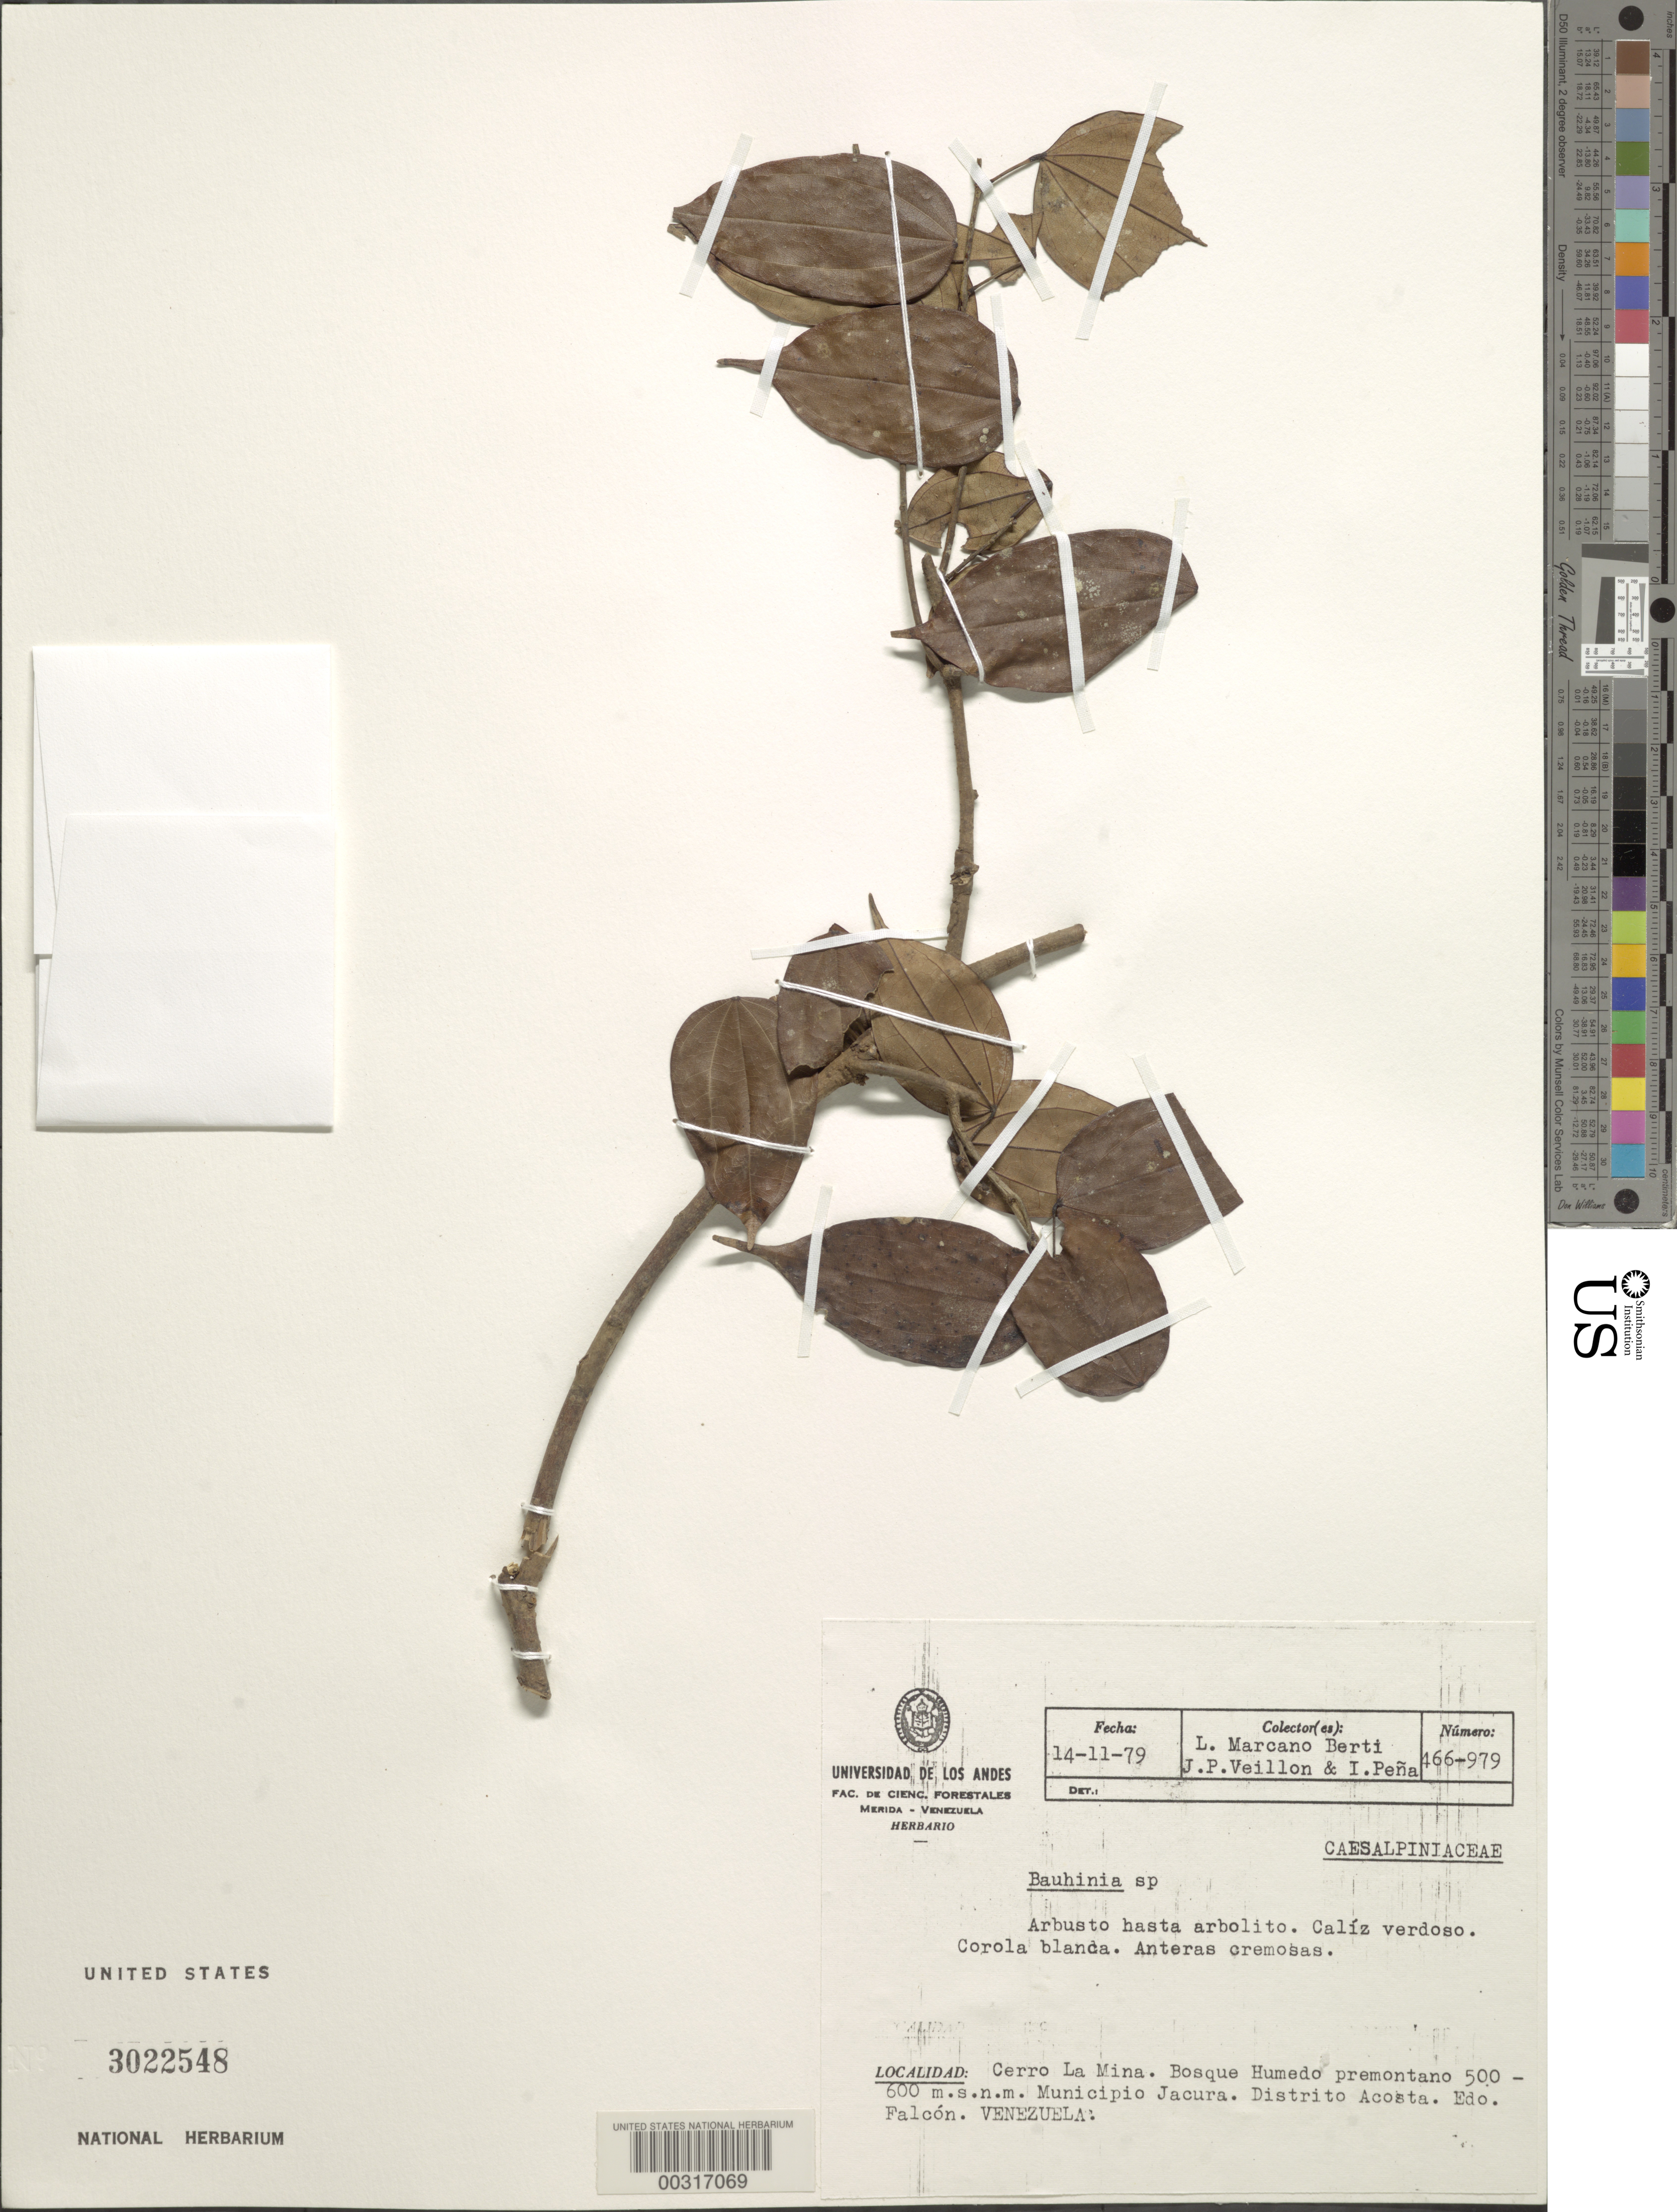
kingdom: Plantae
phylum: Tracheophyta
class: Magnoliopsida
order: Fabales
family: Fabaceae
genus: Bauhinia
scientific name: Bauhinia sp.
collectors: L. Marcano-Berti, J. Veillon & I. Pena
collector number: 466-979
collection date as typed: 14 Nov 1979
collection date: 1979-11-14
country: Venezuela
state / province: Falcón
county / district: Jacura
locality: Cerro La Mina, Jacura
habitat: Premontane wet forest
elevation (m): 500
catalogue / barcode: US 3022548